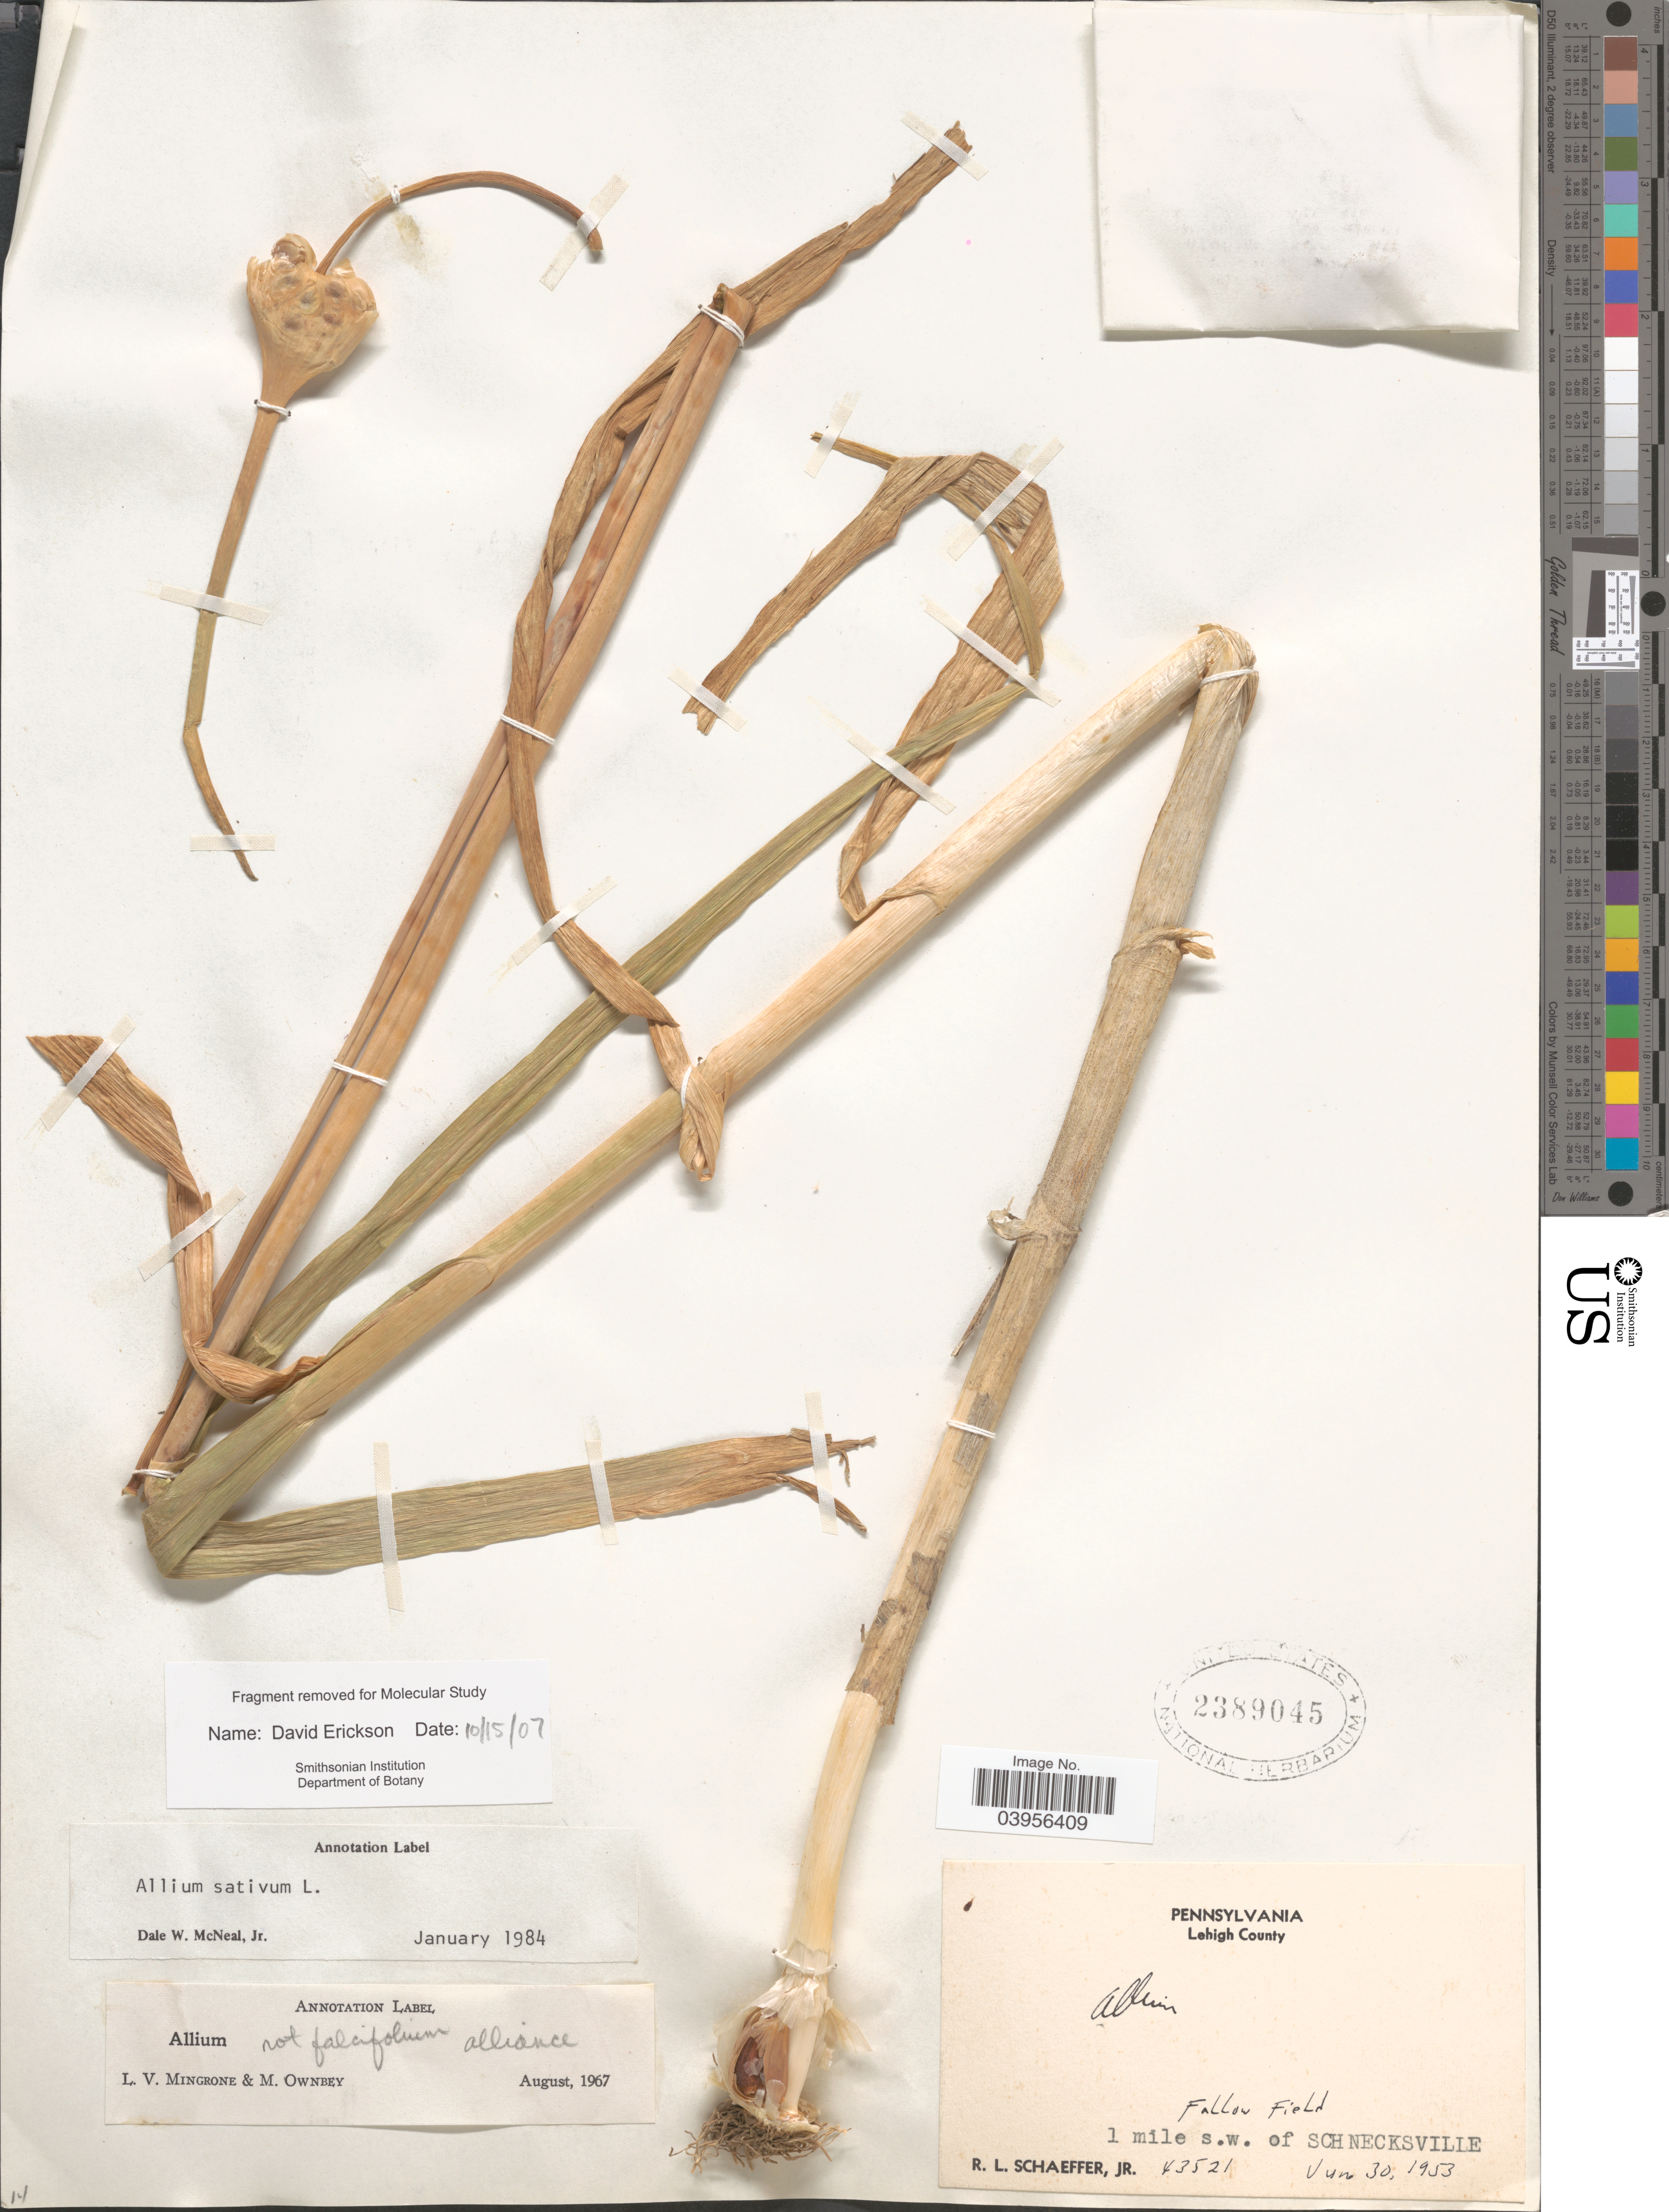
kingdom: Plantae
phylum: Tracheophyta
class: Liliopsida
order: Asparagales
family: Amaryllidaceae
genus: Allium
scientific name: Allium sativum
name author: L.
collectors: R. L. Schaeffer Jr.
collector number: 43521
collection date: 1953-06-30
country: United States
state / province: Pennsylvania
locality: Lehigh County. Fallow Field. 1 mile s.w. of Schnecksville.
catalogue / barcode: US 2389045